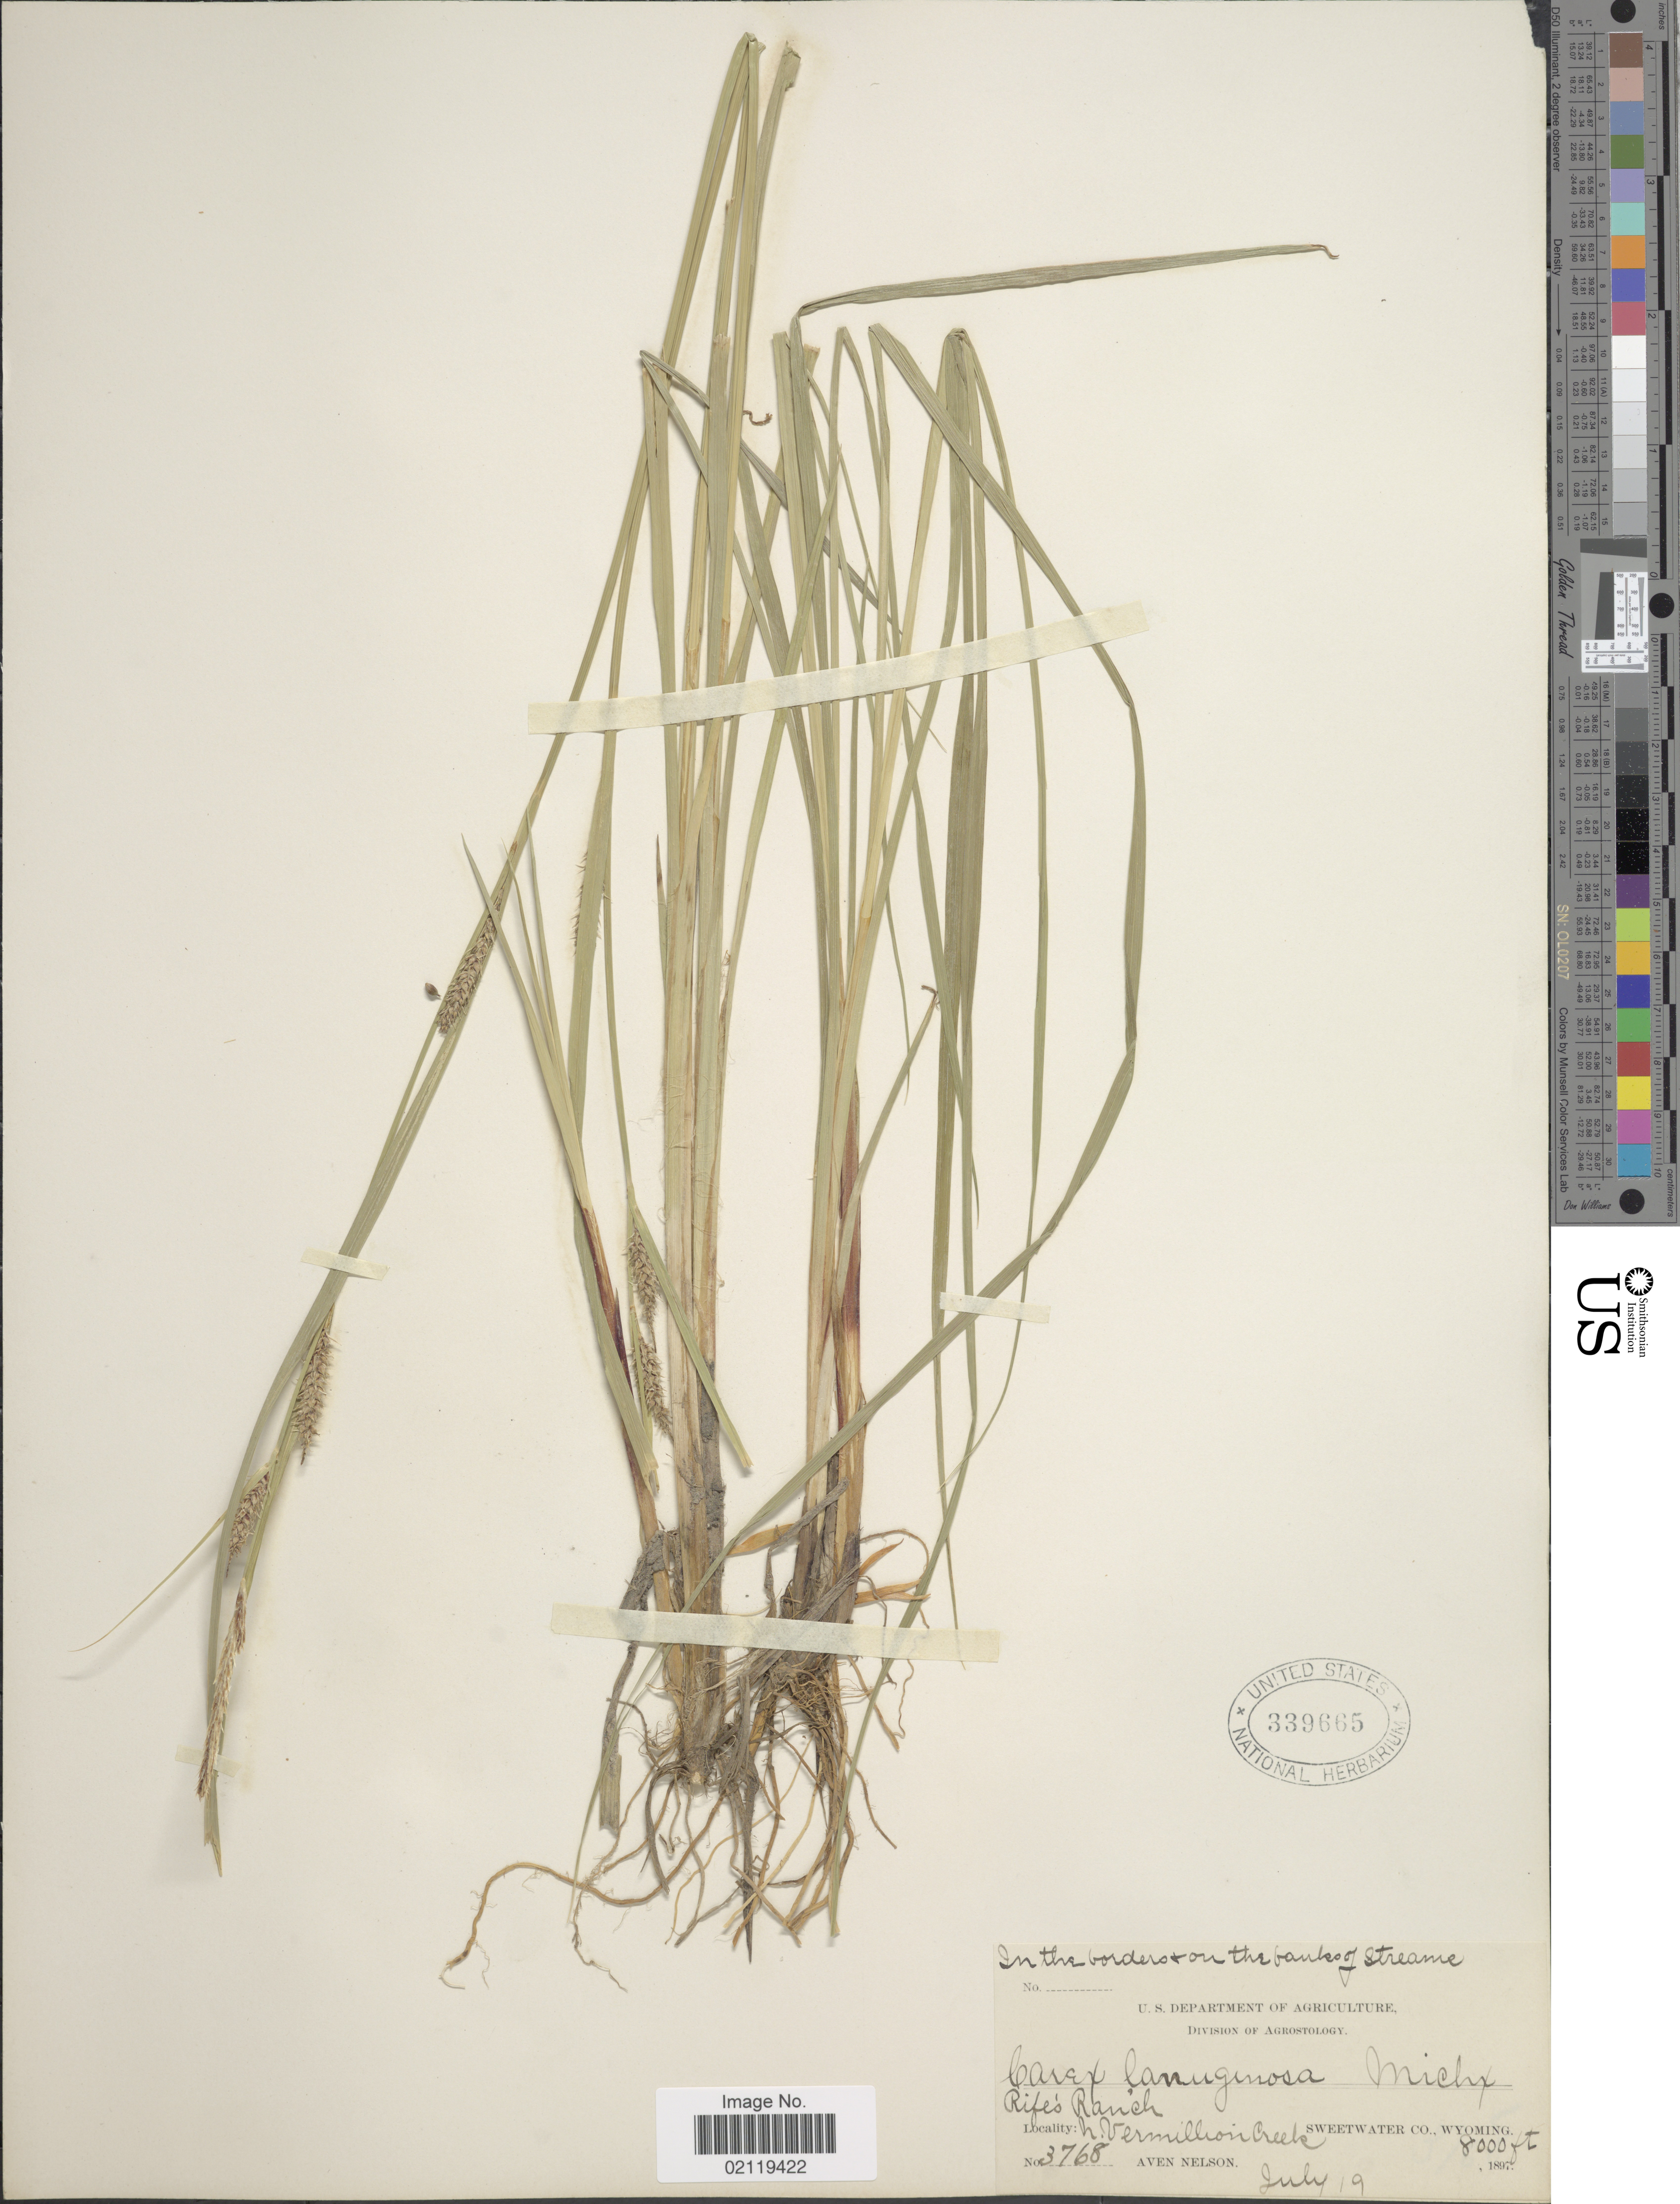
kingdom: Plantae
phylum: Tracheophyta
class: Liliopsida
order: Poales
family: Cyperaceae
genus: Carex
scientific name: Carex pellita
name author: Muhl. ex Willd.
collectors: A. Nelson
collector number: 3768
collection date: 1897-07-19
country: United States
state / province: Wyoming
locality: Rife's Ranch. N. Vermillion Creek. Sweetwater Co.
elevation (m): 2438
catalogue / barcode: US 339665